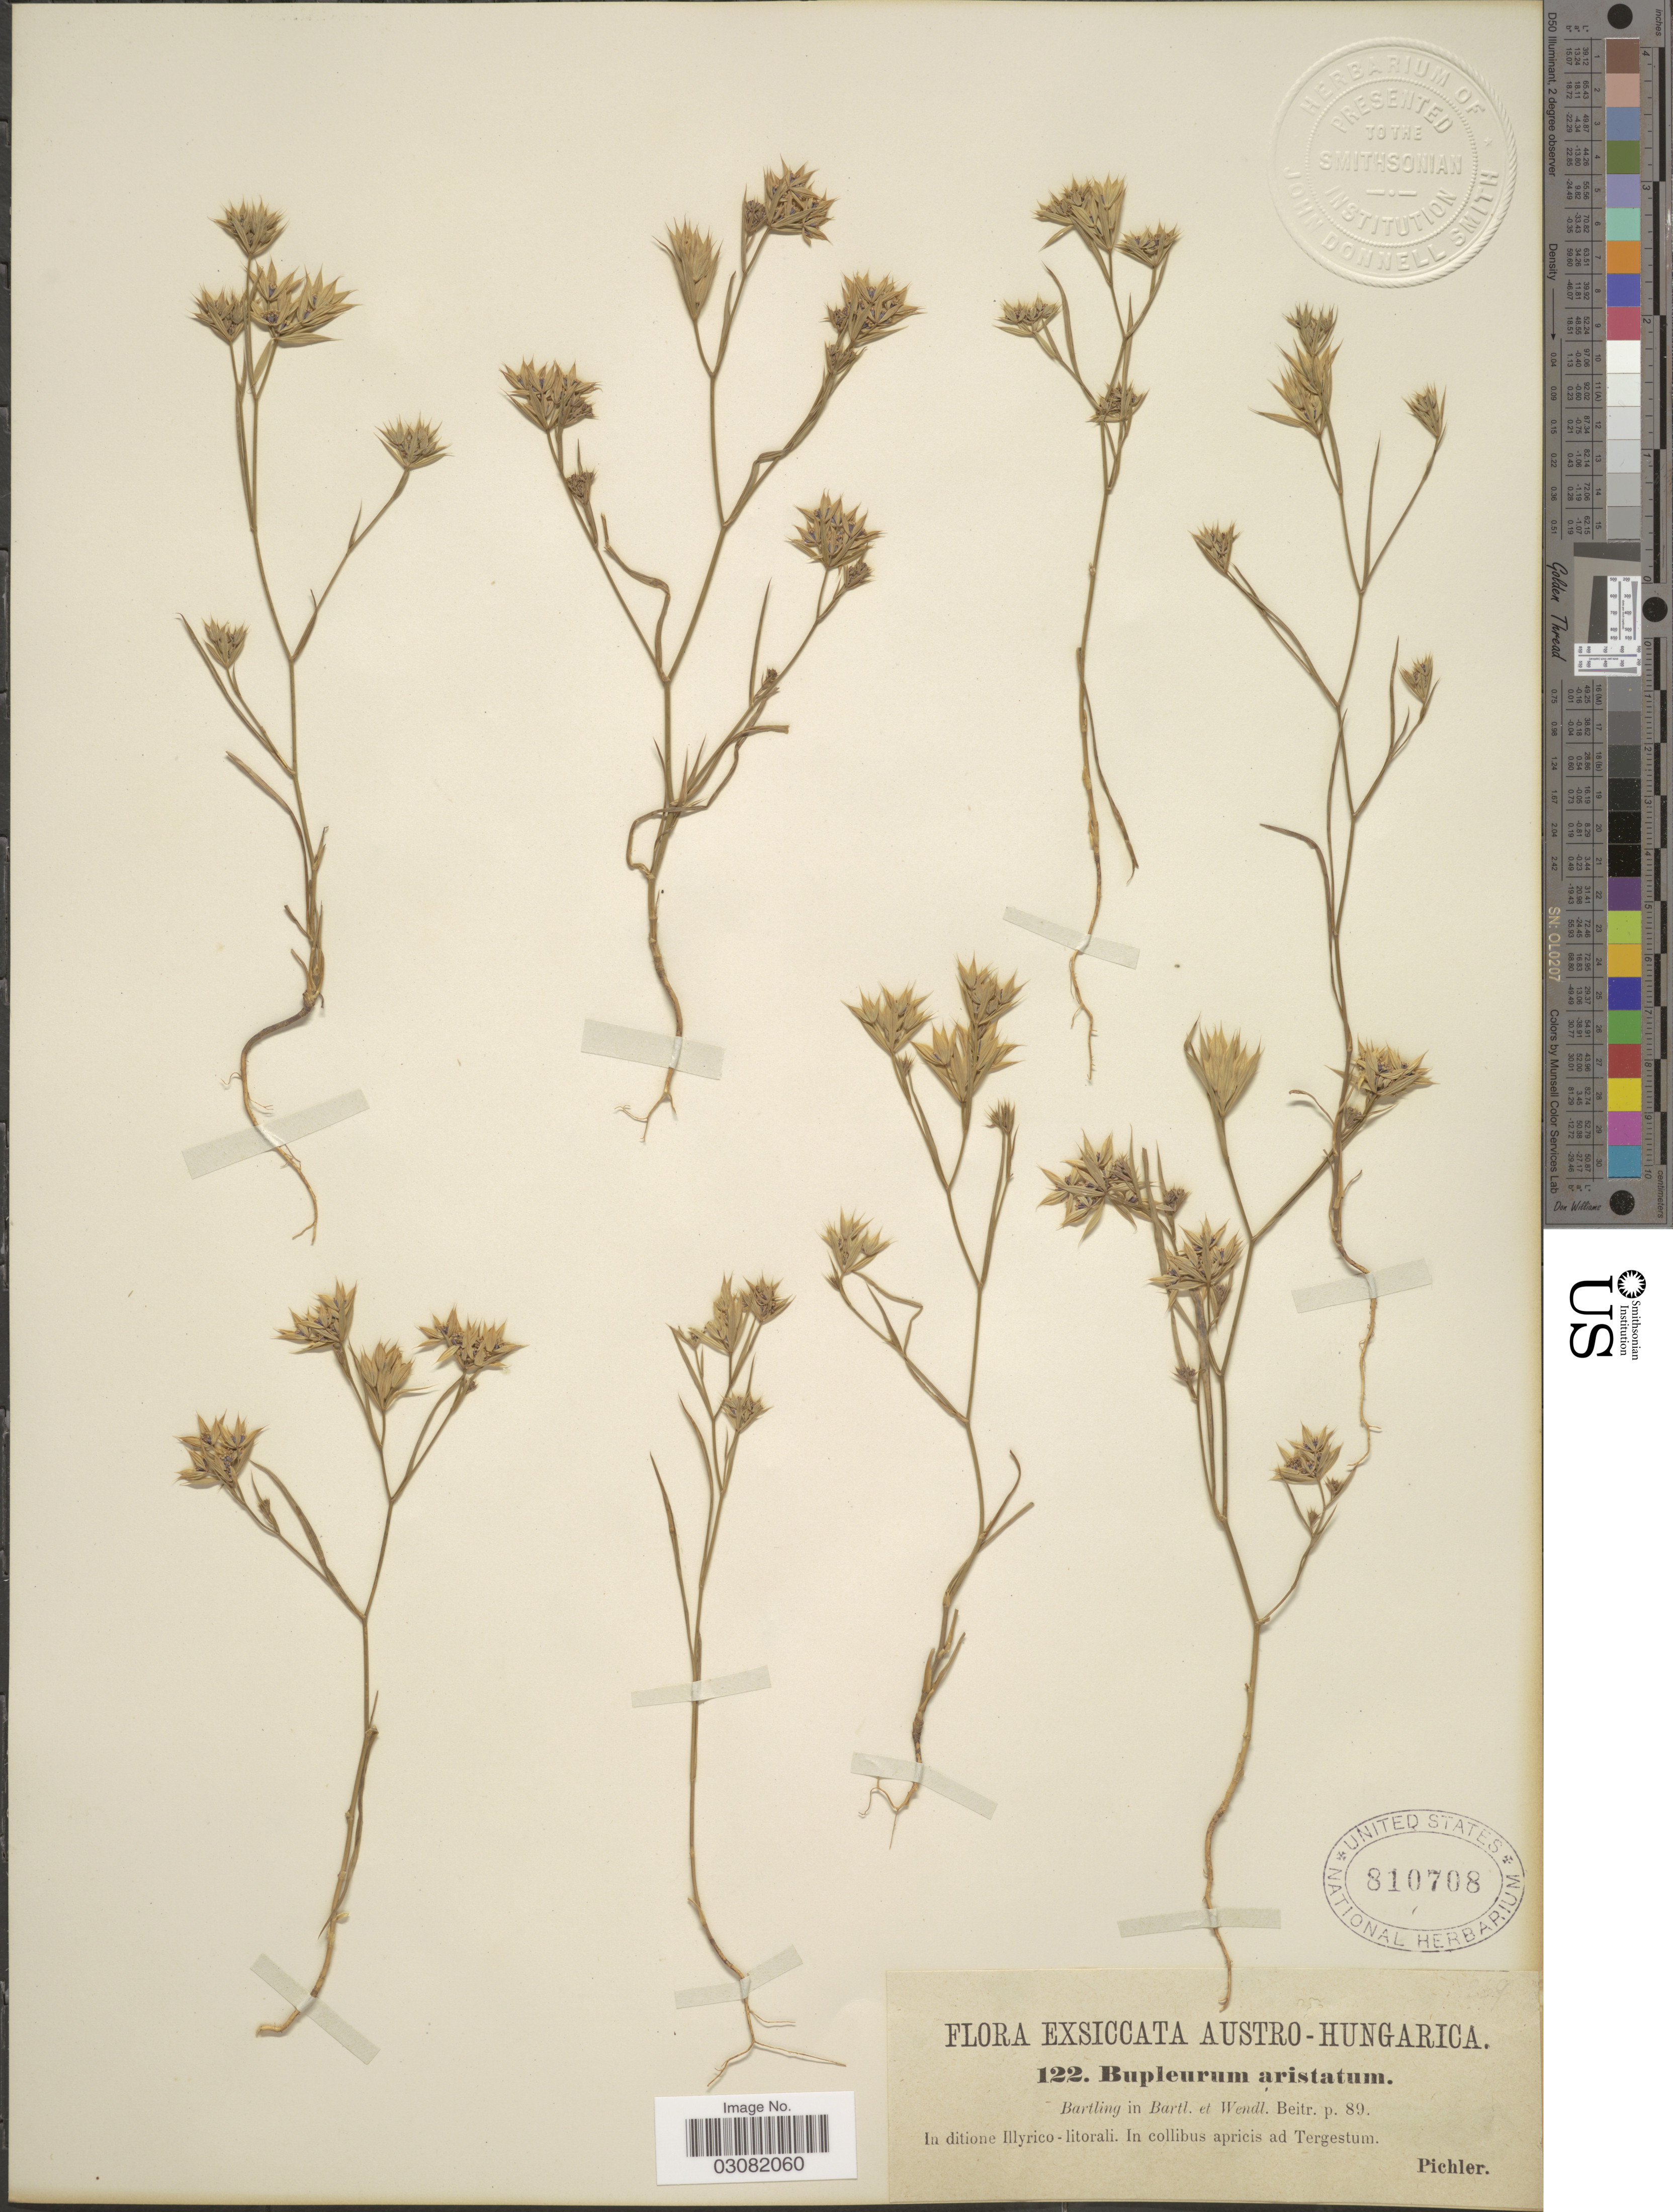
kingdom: Plantae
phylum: Tracheophyta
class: Magnoliopsida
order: Apiales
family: Apiaceae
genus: Bupleurum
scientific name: Bupleurum veronense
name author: Turra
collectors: Pichler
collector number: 122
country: Italy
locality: In ditione Illyrico-litorali. In collibus apricis and Tergestum.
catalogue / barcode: US 810708